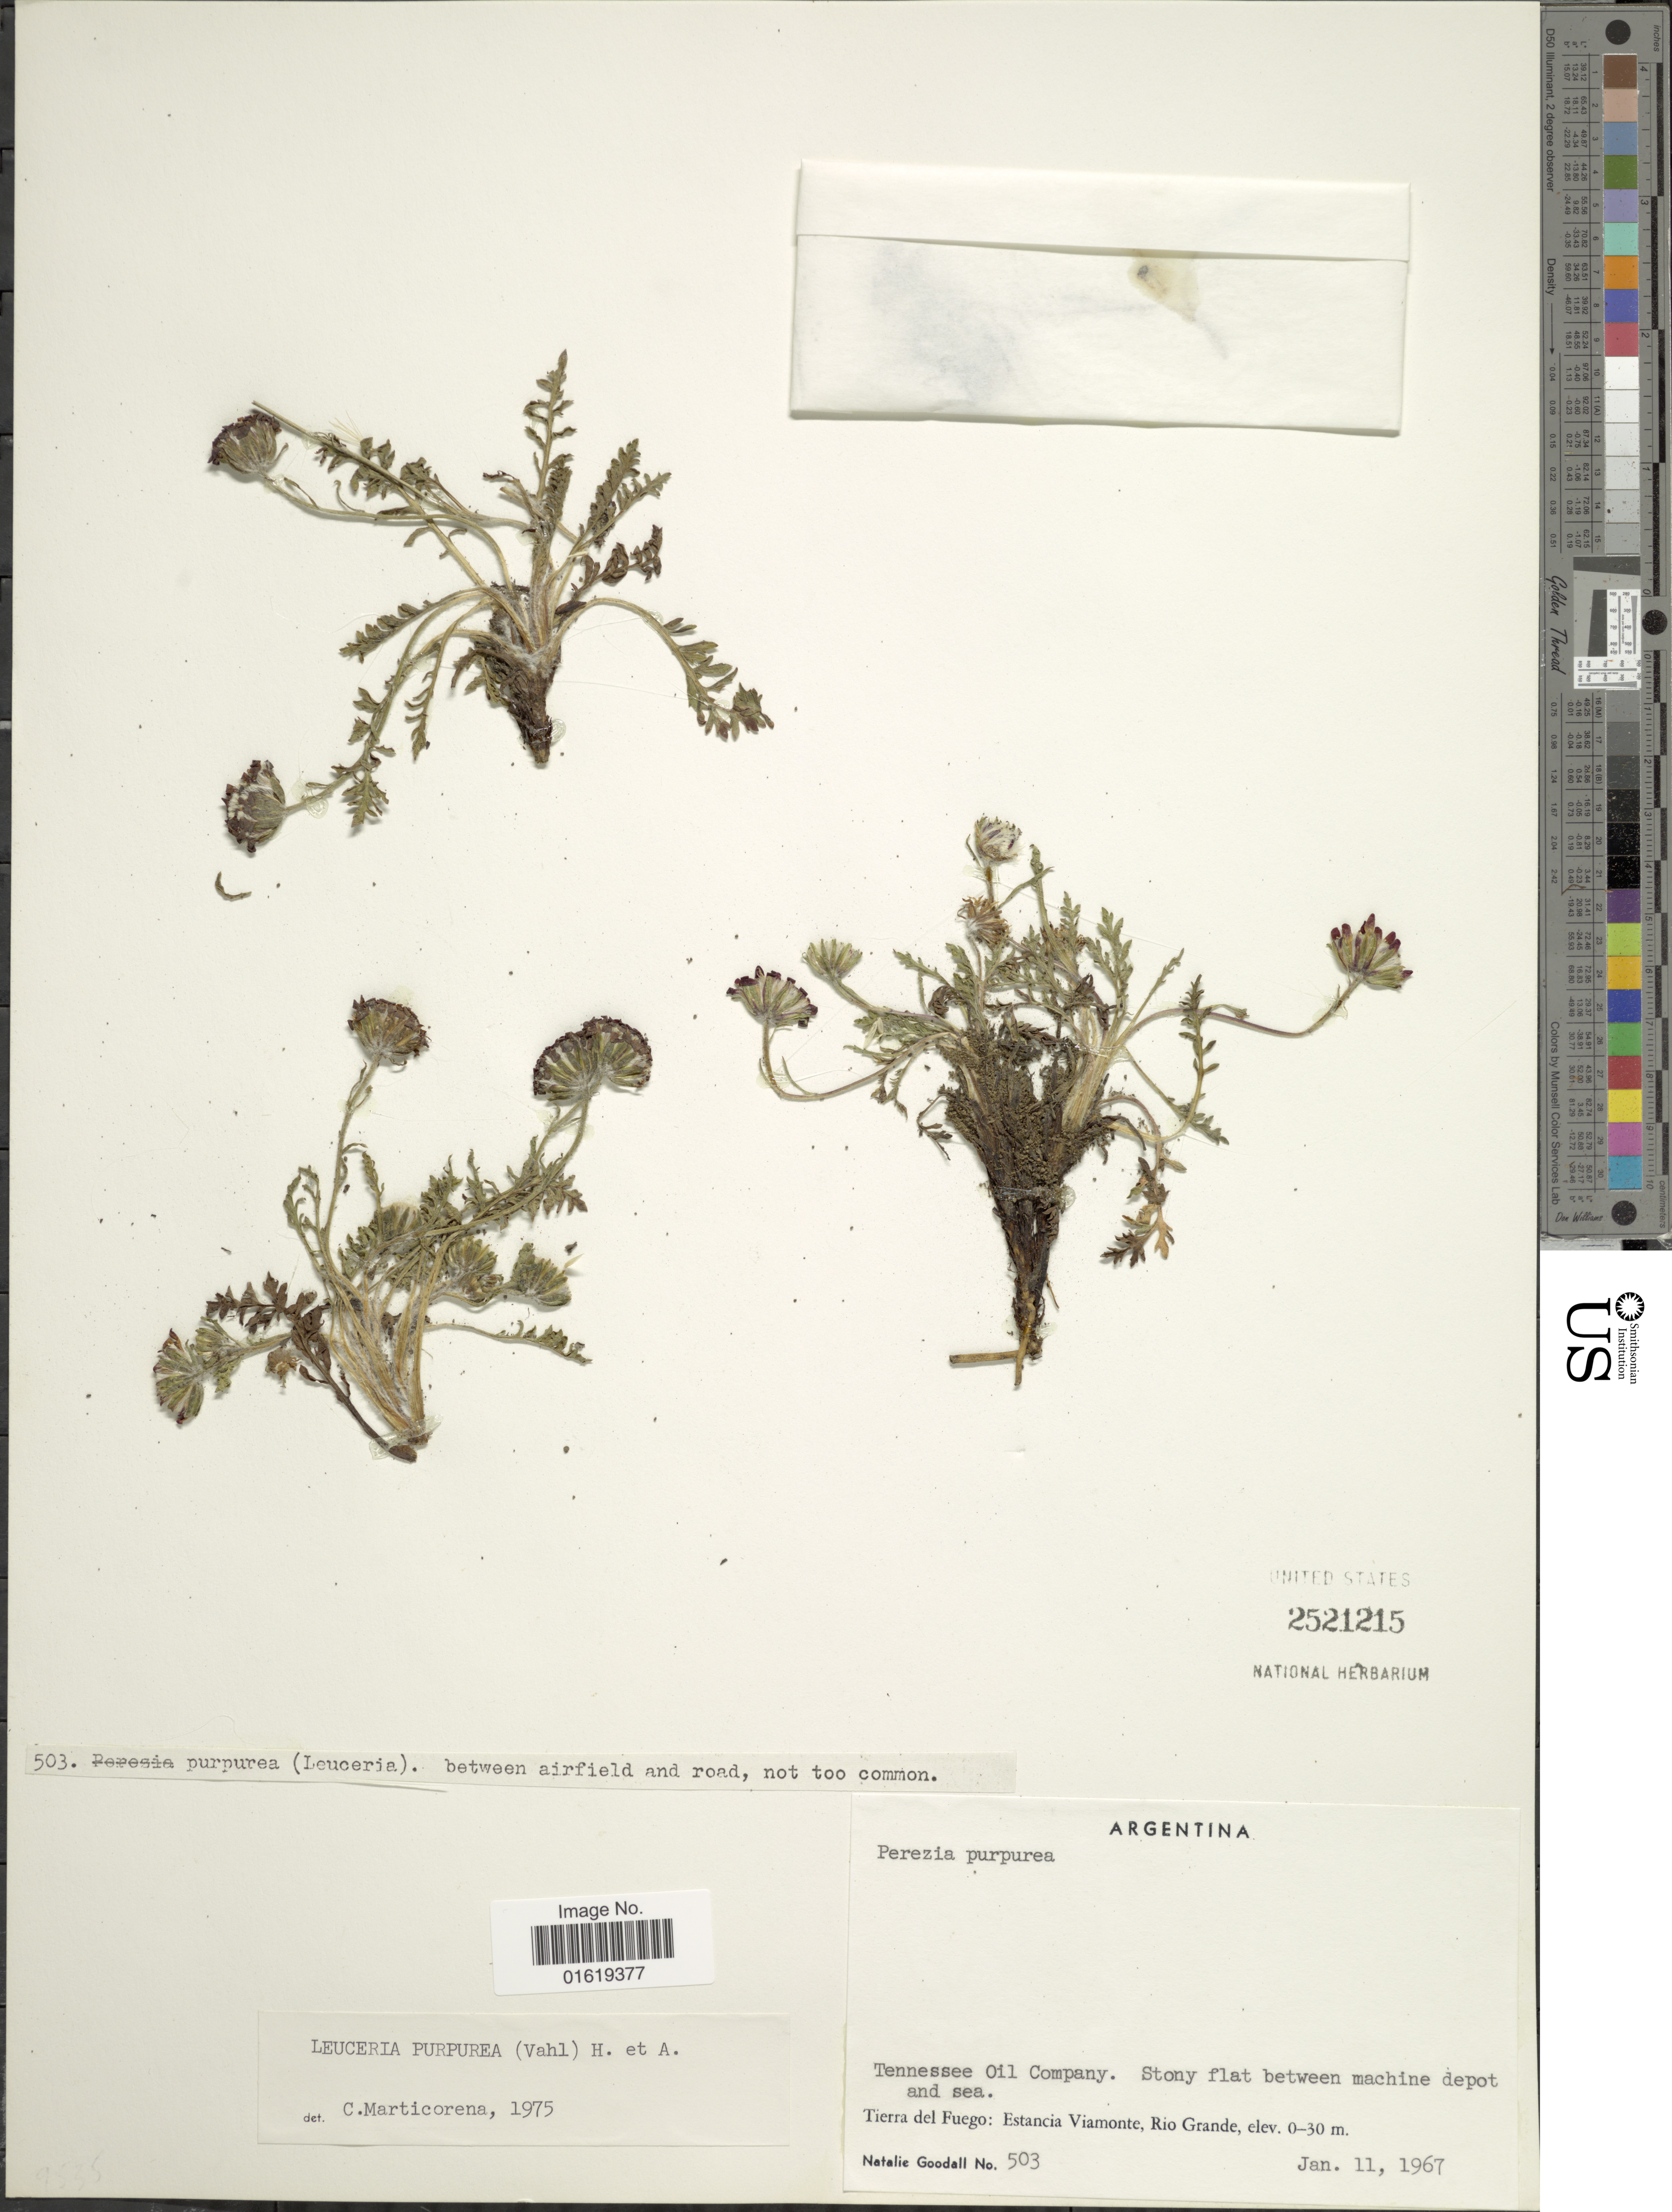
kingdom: Plantae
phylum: Tracheophyta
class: Magnoliopsida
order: Asterales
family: Asteraceae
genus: Leucheria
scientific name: Leucheria purpurea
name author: (Vahl) Hook. & Arn.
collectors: N. Goodall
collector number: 503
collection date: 1967-01-11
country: Argentina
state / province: Tierra del Fuego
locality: Tennessee Oil Company. Stony flat between machine depot and sea. Tierra del Fuego: Estancia Viamonte, Rio Grande.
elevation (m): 0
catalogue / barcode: US 2521215